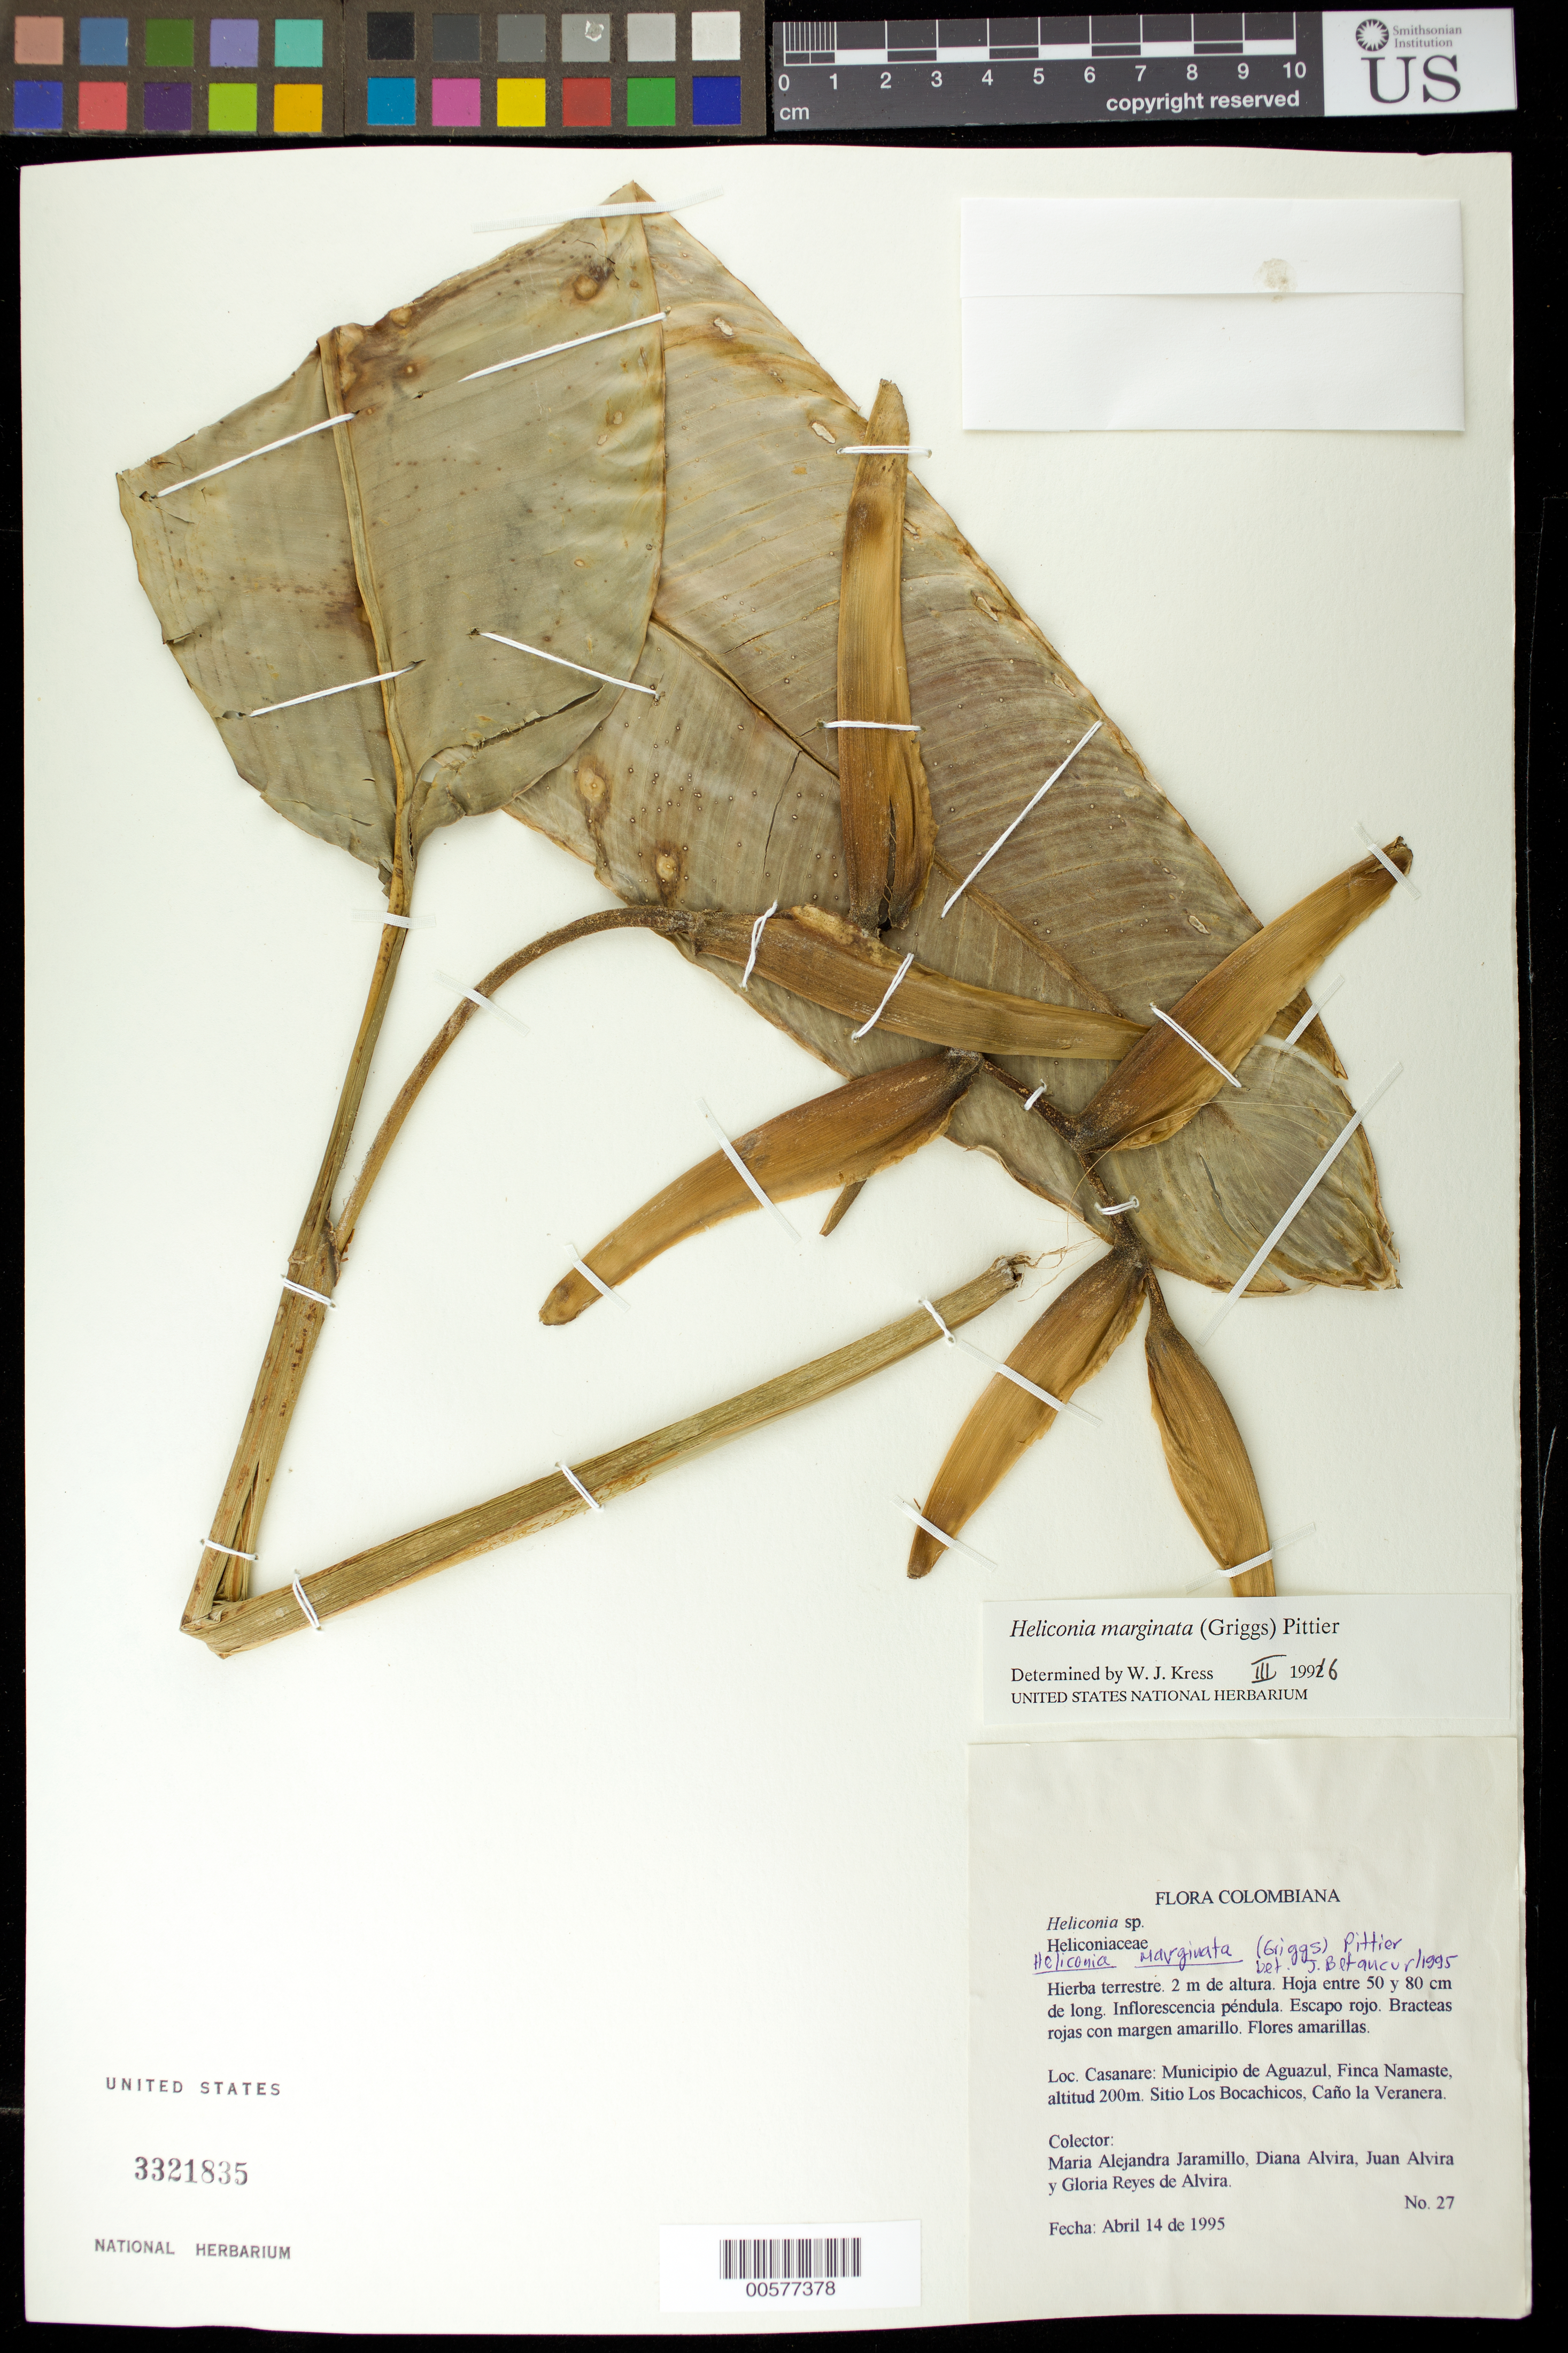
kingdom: Plantae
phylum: Tracheophyta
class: Liliopsida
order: Zingiberales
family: Heliconiaceae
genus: Heliconia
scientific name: Heliconia marginata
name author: (R.F. Griggs) Pittier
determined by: Betancur, J. C.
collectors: M. A. Jaramillo, D. Alvira, J. Alvira & G. Reyes de Alvira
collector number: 27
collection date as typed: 14 Apr 1995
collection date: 1995-04-14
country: Colombia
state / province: Casanare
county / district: Aguazul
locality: Finca Namaste, Los Bocachicos site, La Veranera canyon.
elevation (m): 200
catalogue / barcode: US 3321835